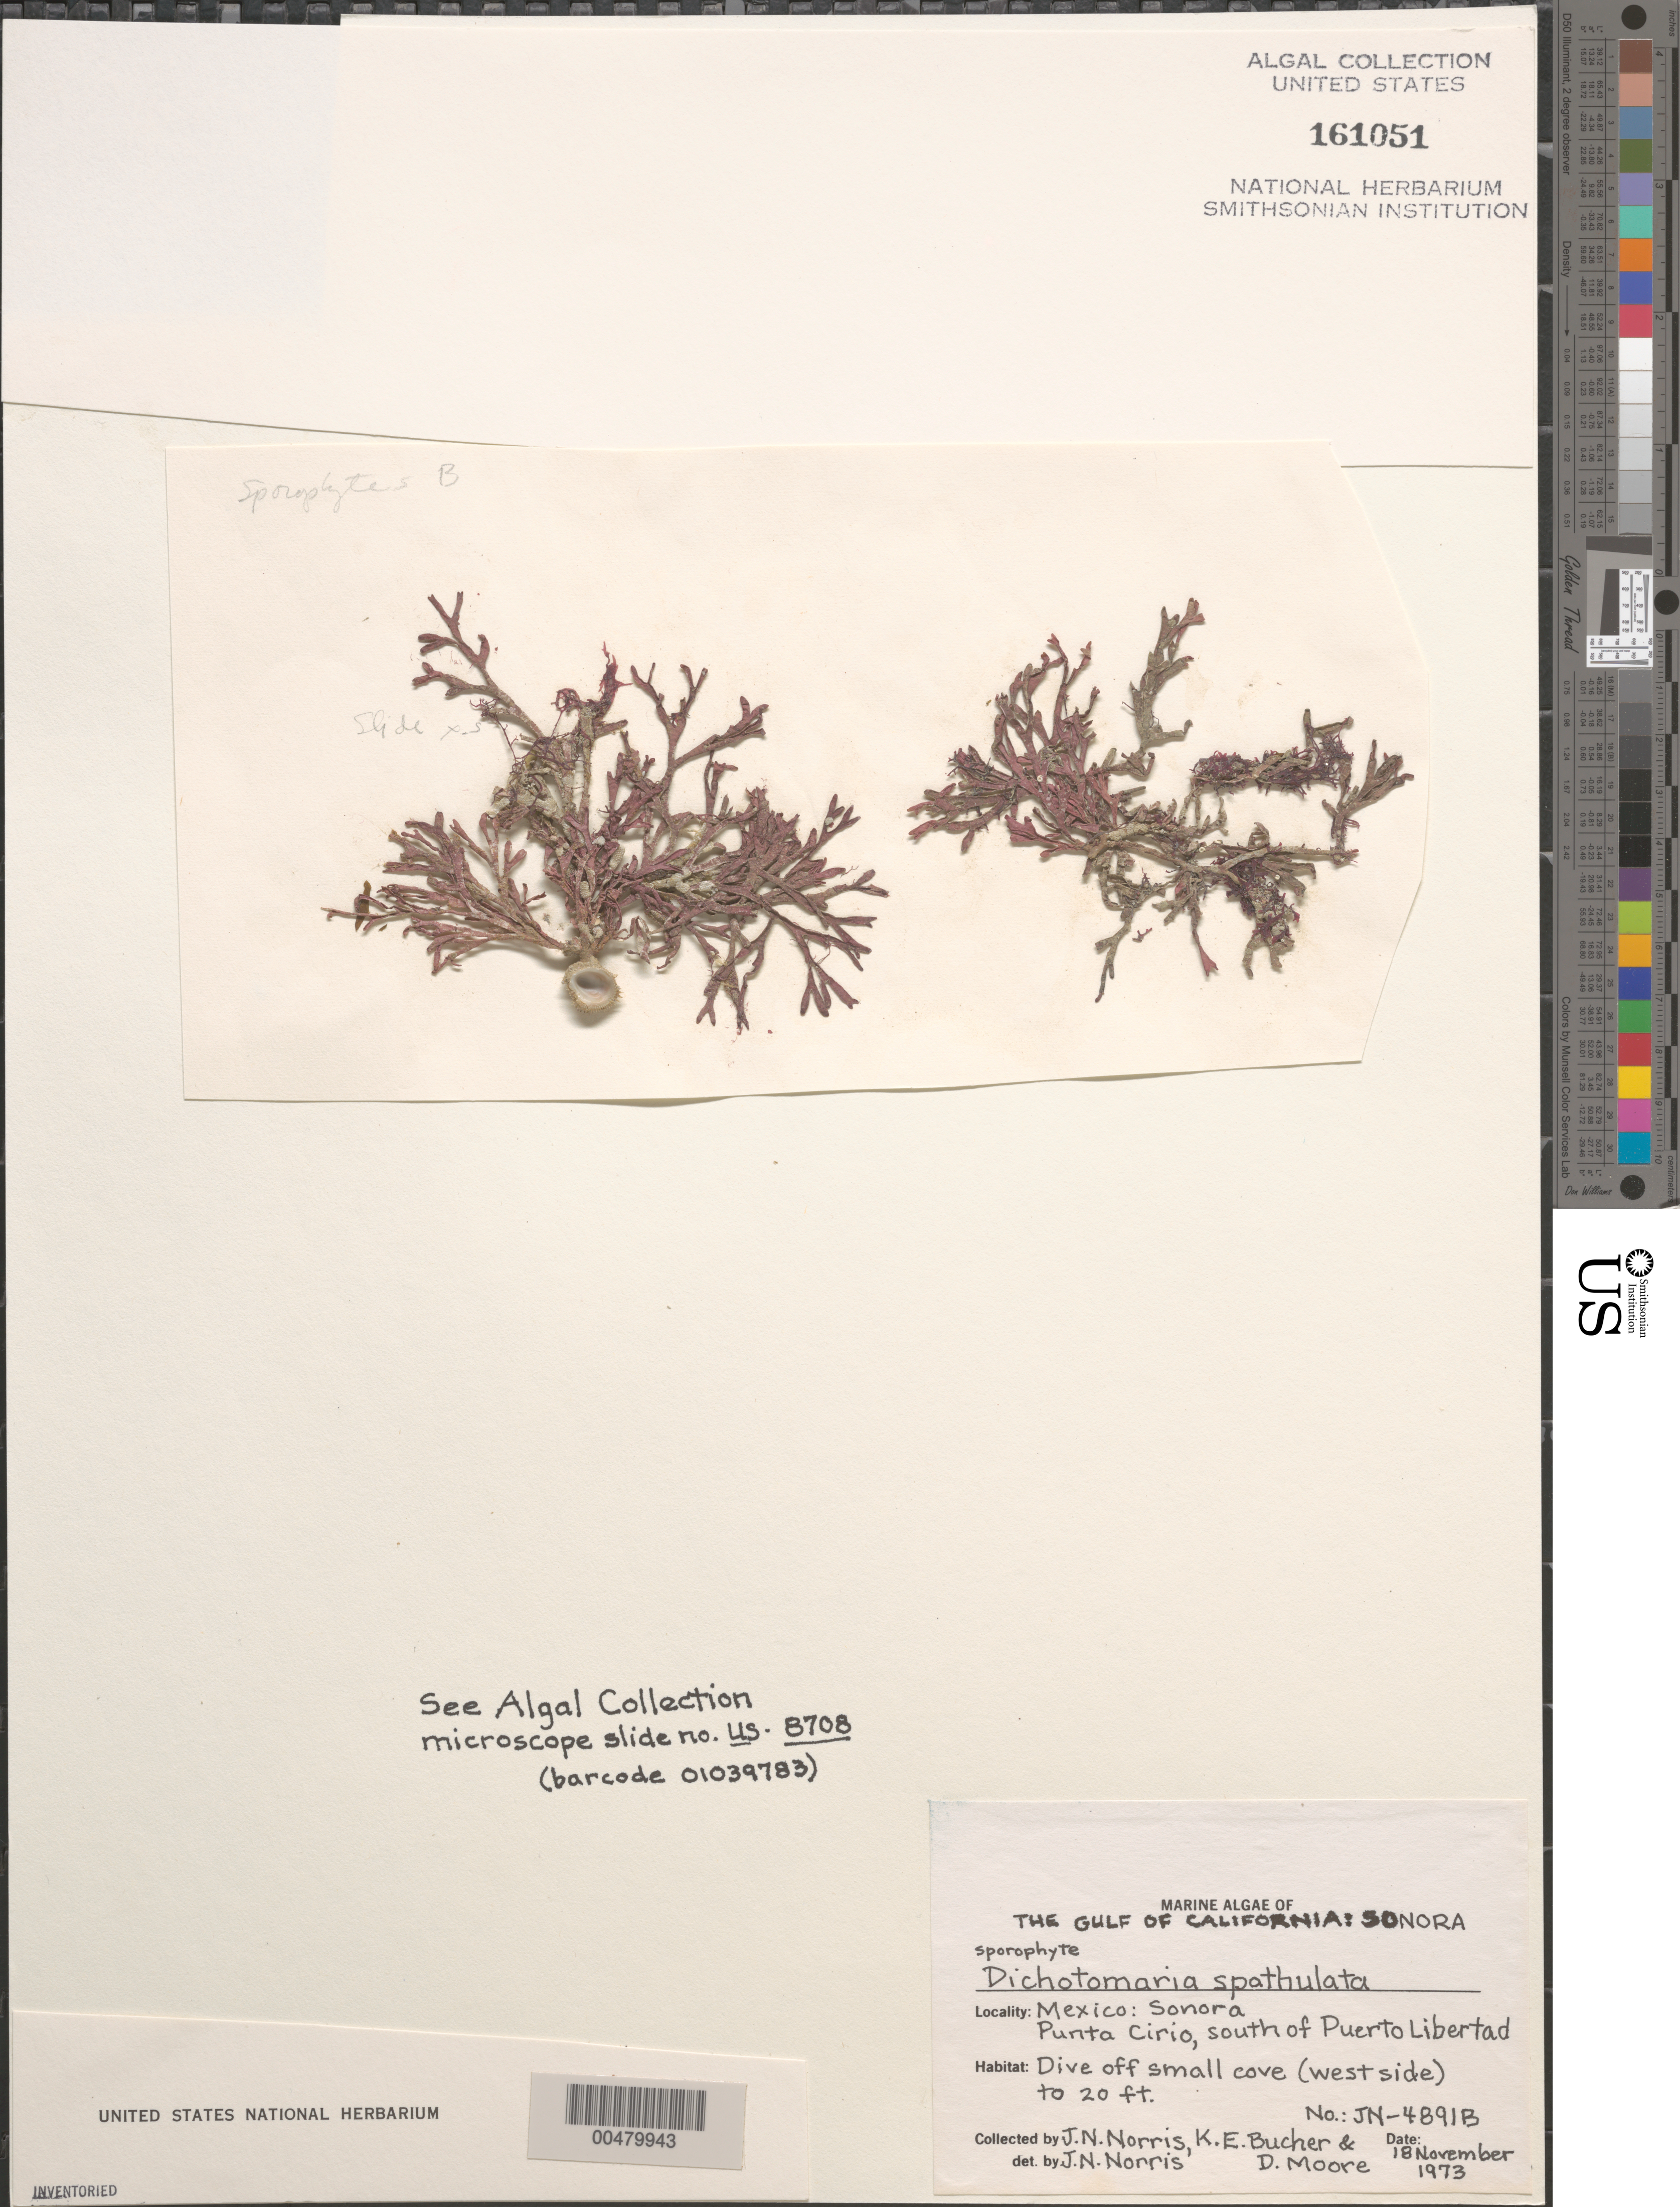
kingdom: Plantae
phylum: Rhodophyta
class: Florideophyceae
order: Nemaliales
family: Galaxauraceae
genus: Dichotomaria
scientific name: Dichotomaria spathulata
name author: (Kjellm.) A. Kurihara & Huisman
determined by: Norris, James N.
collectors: J. N. Norris, K. E. Bucher & D. Moore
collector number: JN-4891B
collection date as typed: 18 Nov 1973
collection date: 1973-11-18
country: Mexico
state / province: Sonora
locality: Punta Cirio south of Puerto Libertad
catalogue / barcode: US 161051